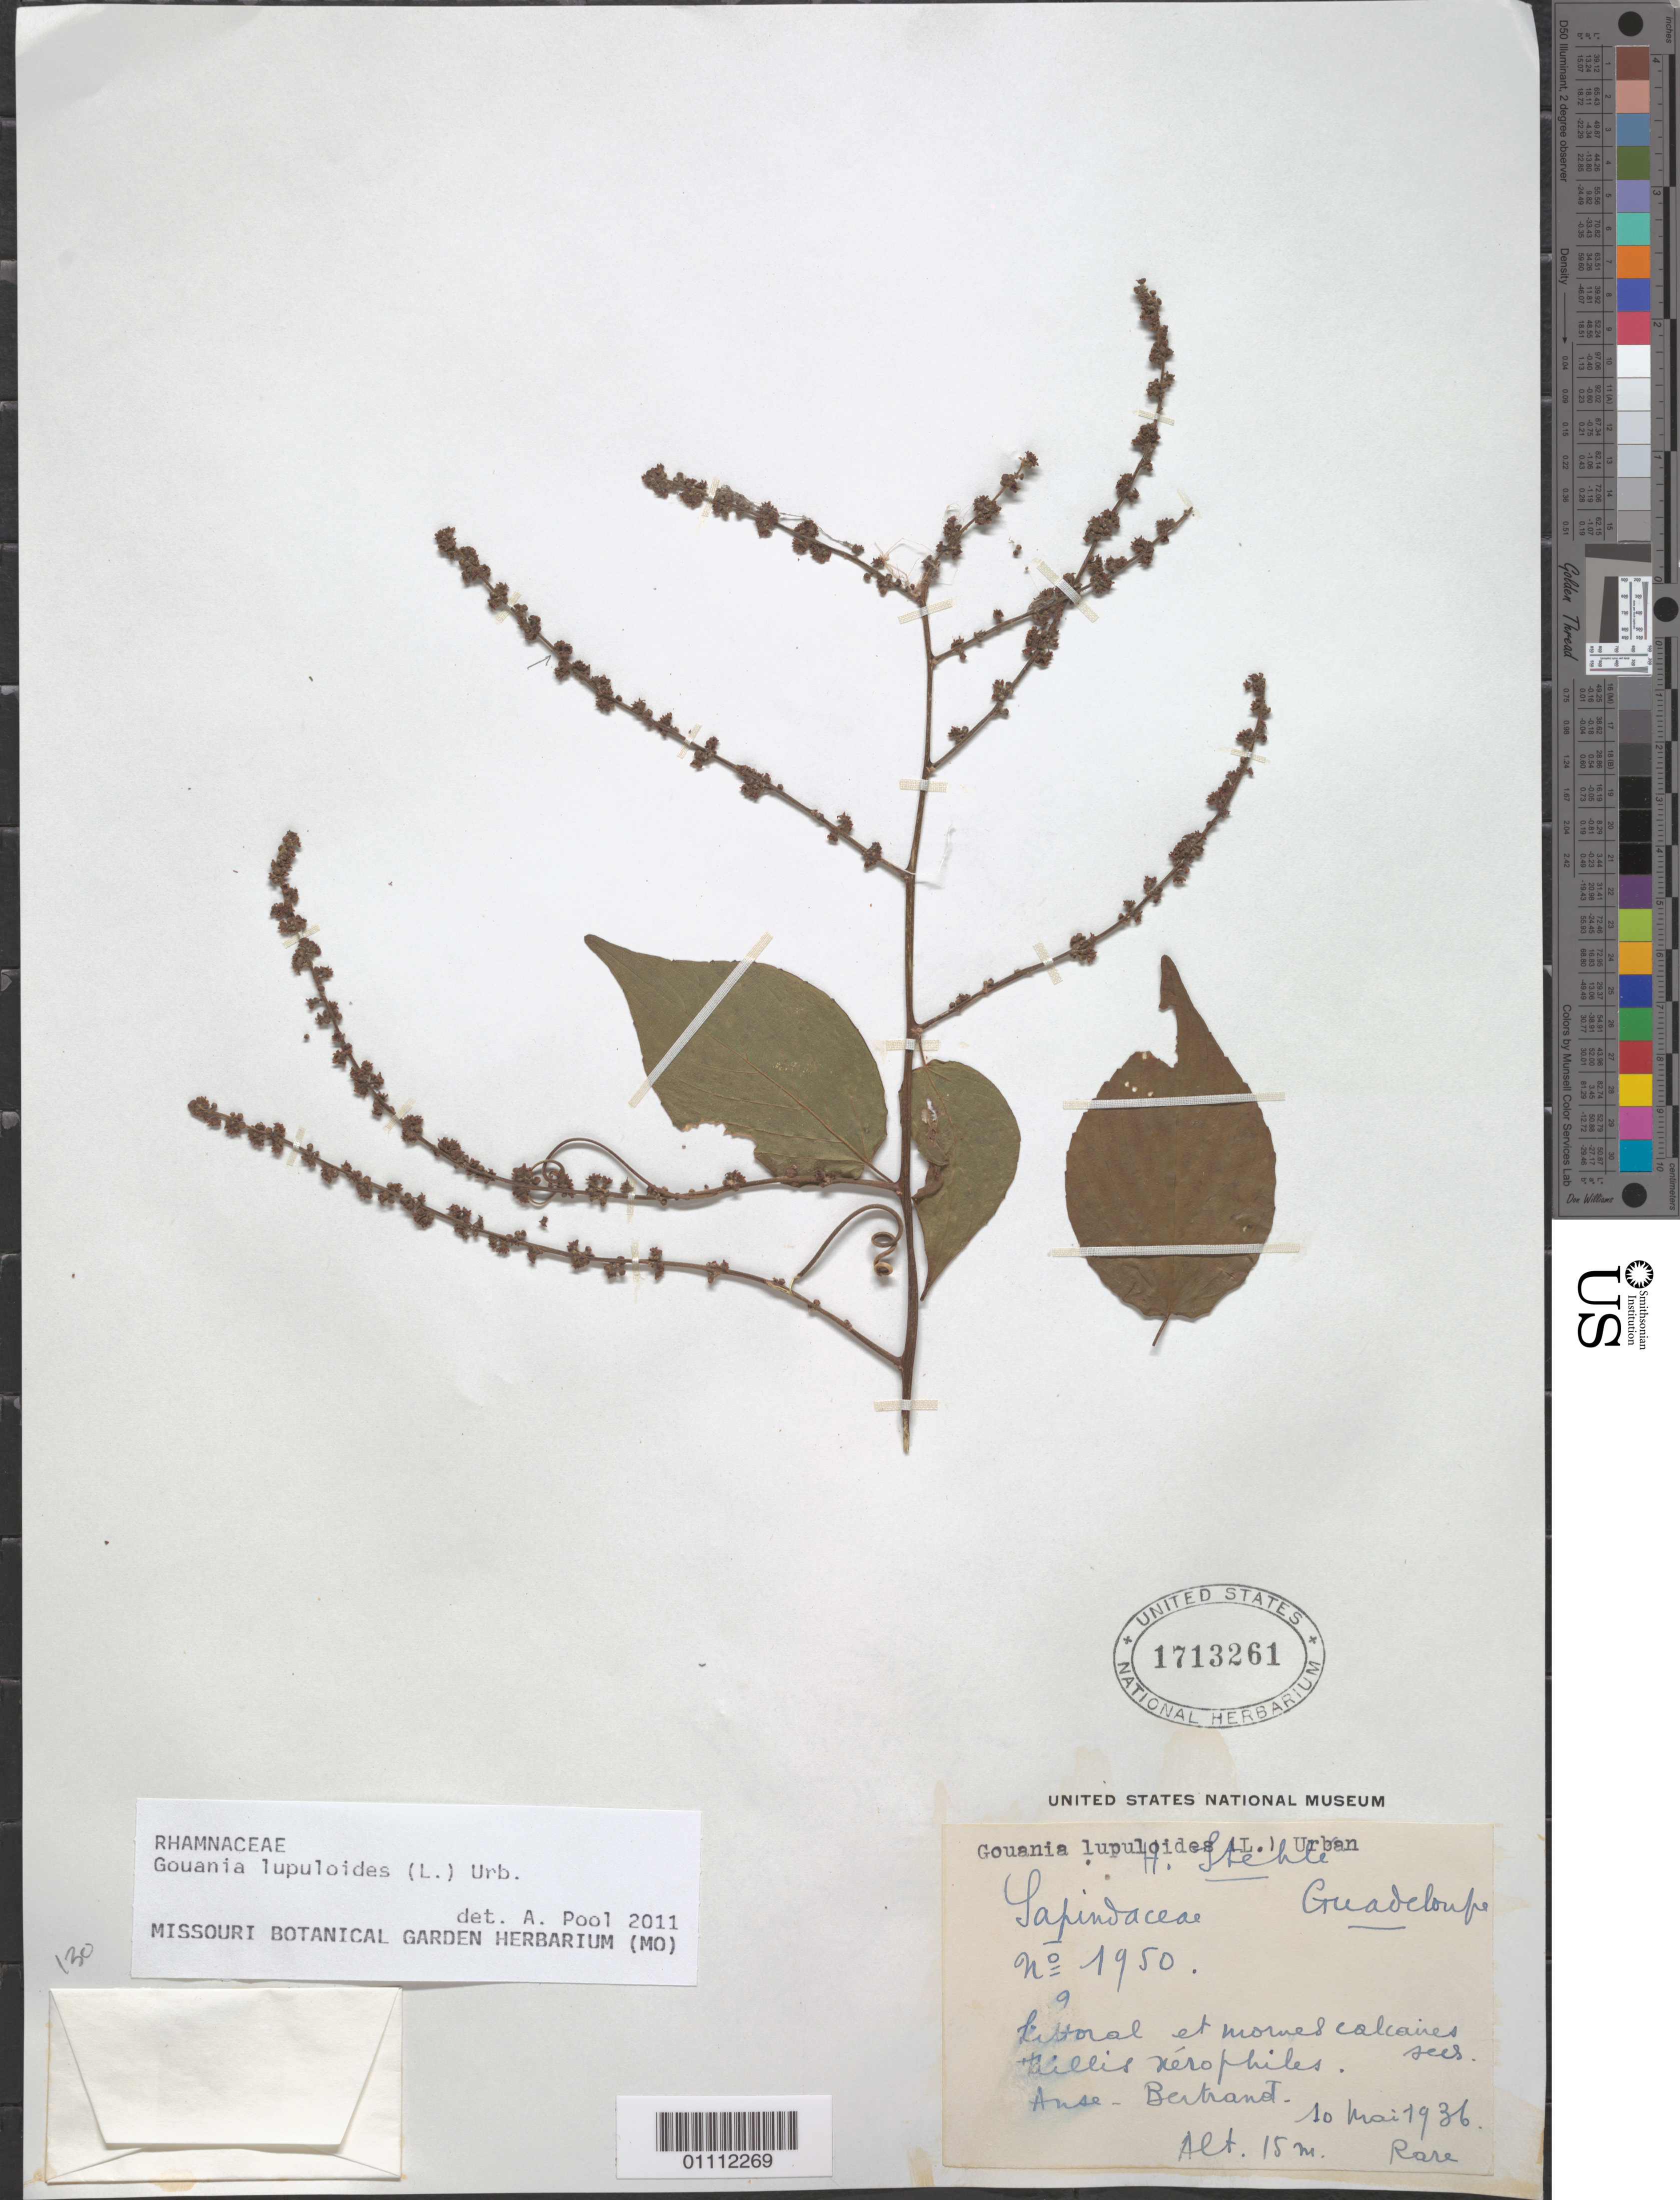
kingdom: Plantae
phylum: Tracheophyta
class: Magnoliopsida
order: Rosales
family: Rhamnaceae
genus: Gouania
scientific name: Gouania lupuloides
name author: (L.) Urb.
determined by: Pool, A., (MO), Missouri Botanical Garden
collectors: H. Stehlé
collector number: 1950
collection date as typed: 10 May 1936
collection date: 1936-05-10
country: Guadeloupe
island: Grande Terre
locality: Anse-Bertrand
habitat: Littoral et mornes calcaires secs, tailles xérophiles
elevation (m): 15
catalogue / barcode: US 1713261